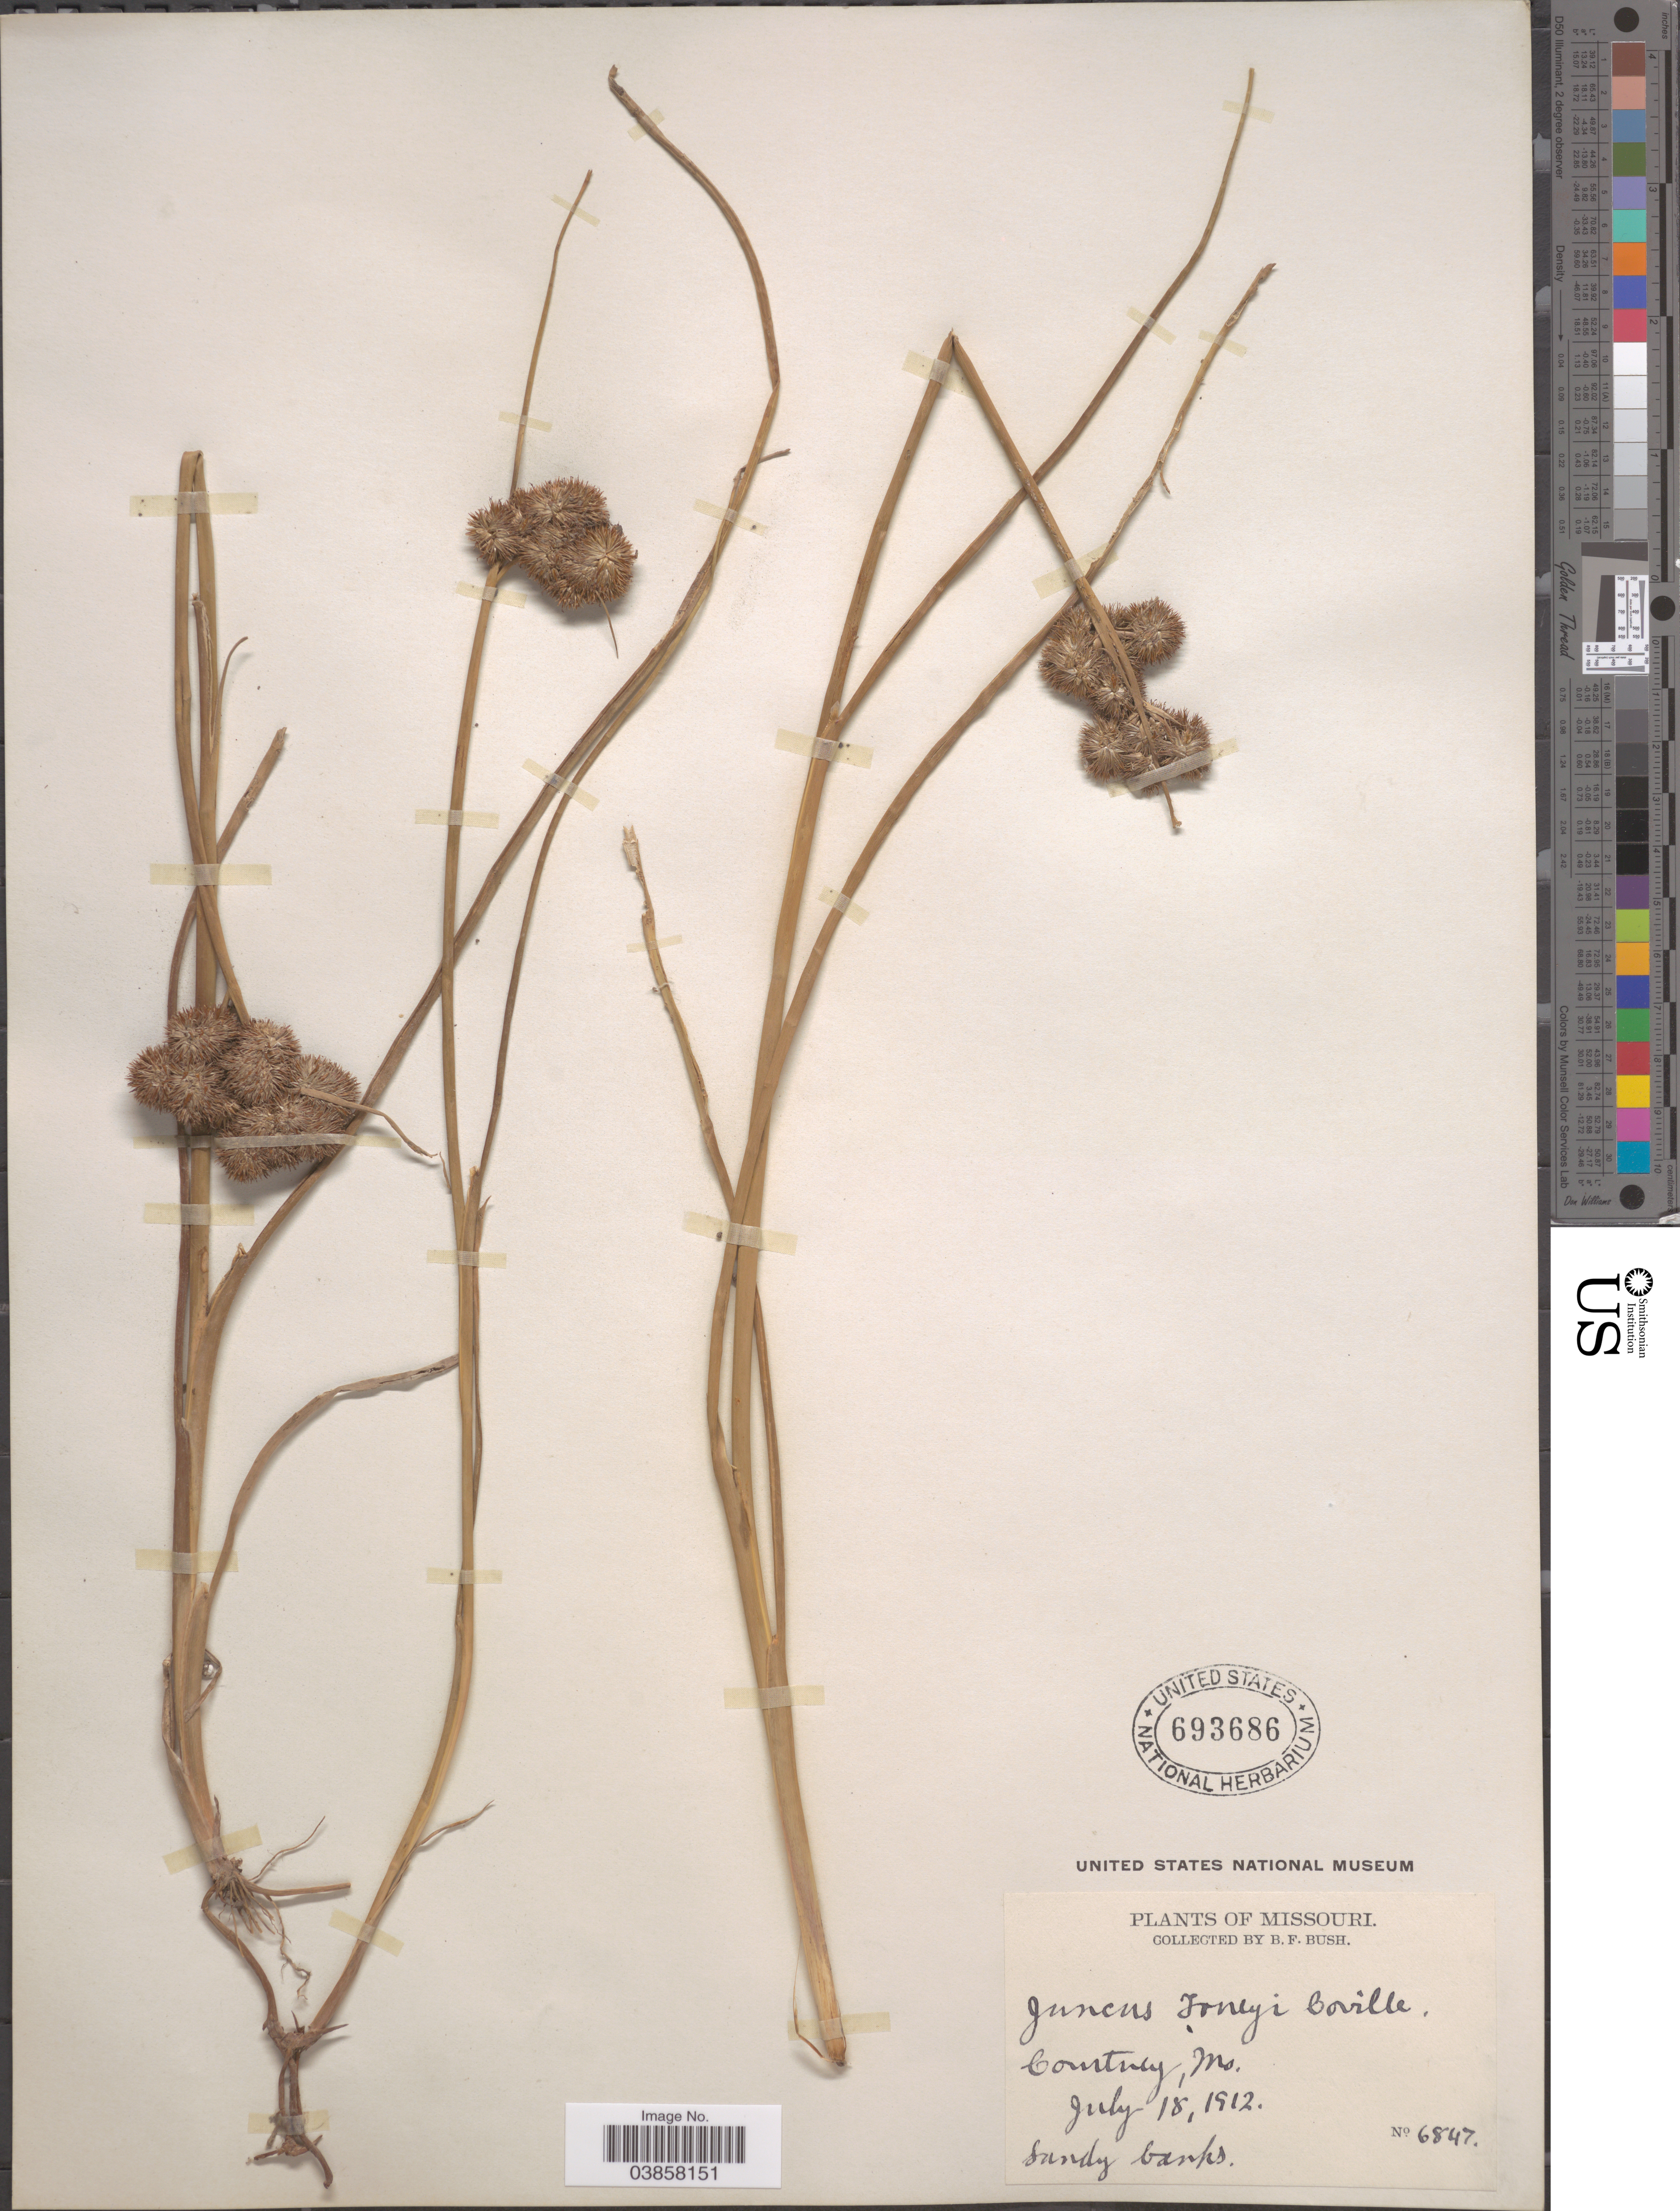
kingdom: Plantae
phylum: Tracheophyta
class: Liliopsida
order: Poales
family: Juncaceae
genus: Juncus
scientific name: Juncus torreyi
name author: Coville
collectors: B. F. Bush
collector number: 6847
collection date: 1912-07-18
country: United States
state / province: Missouri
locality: Courtney.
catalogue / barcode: US 693686